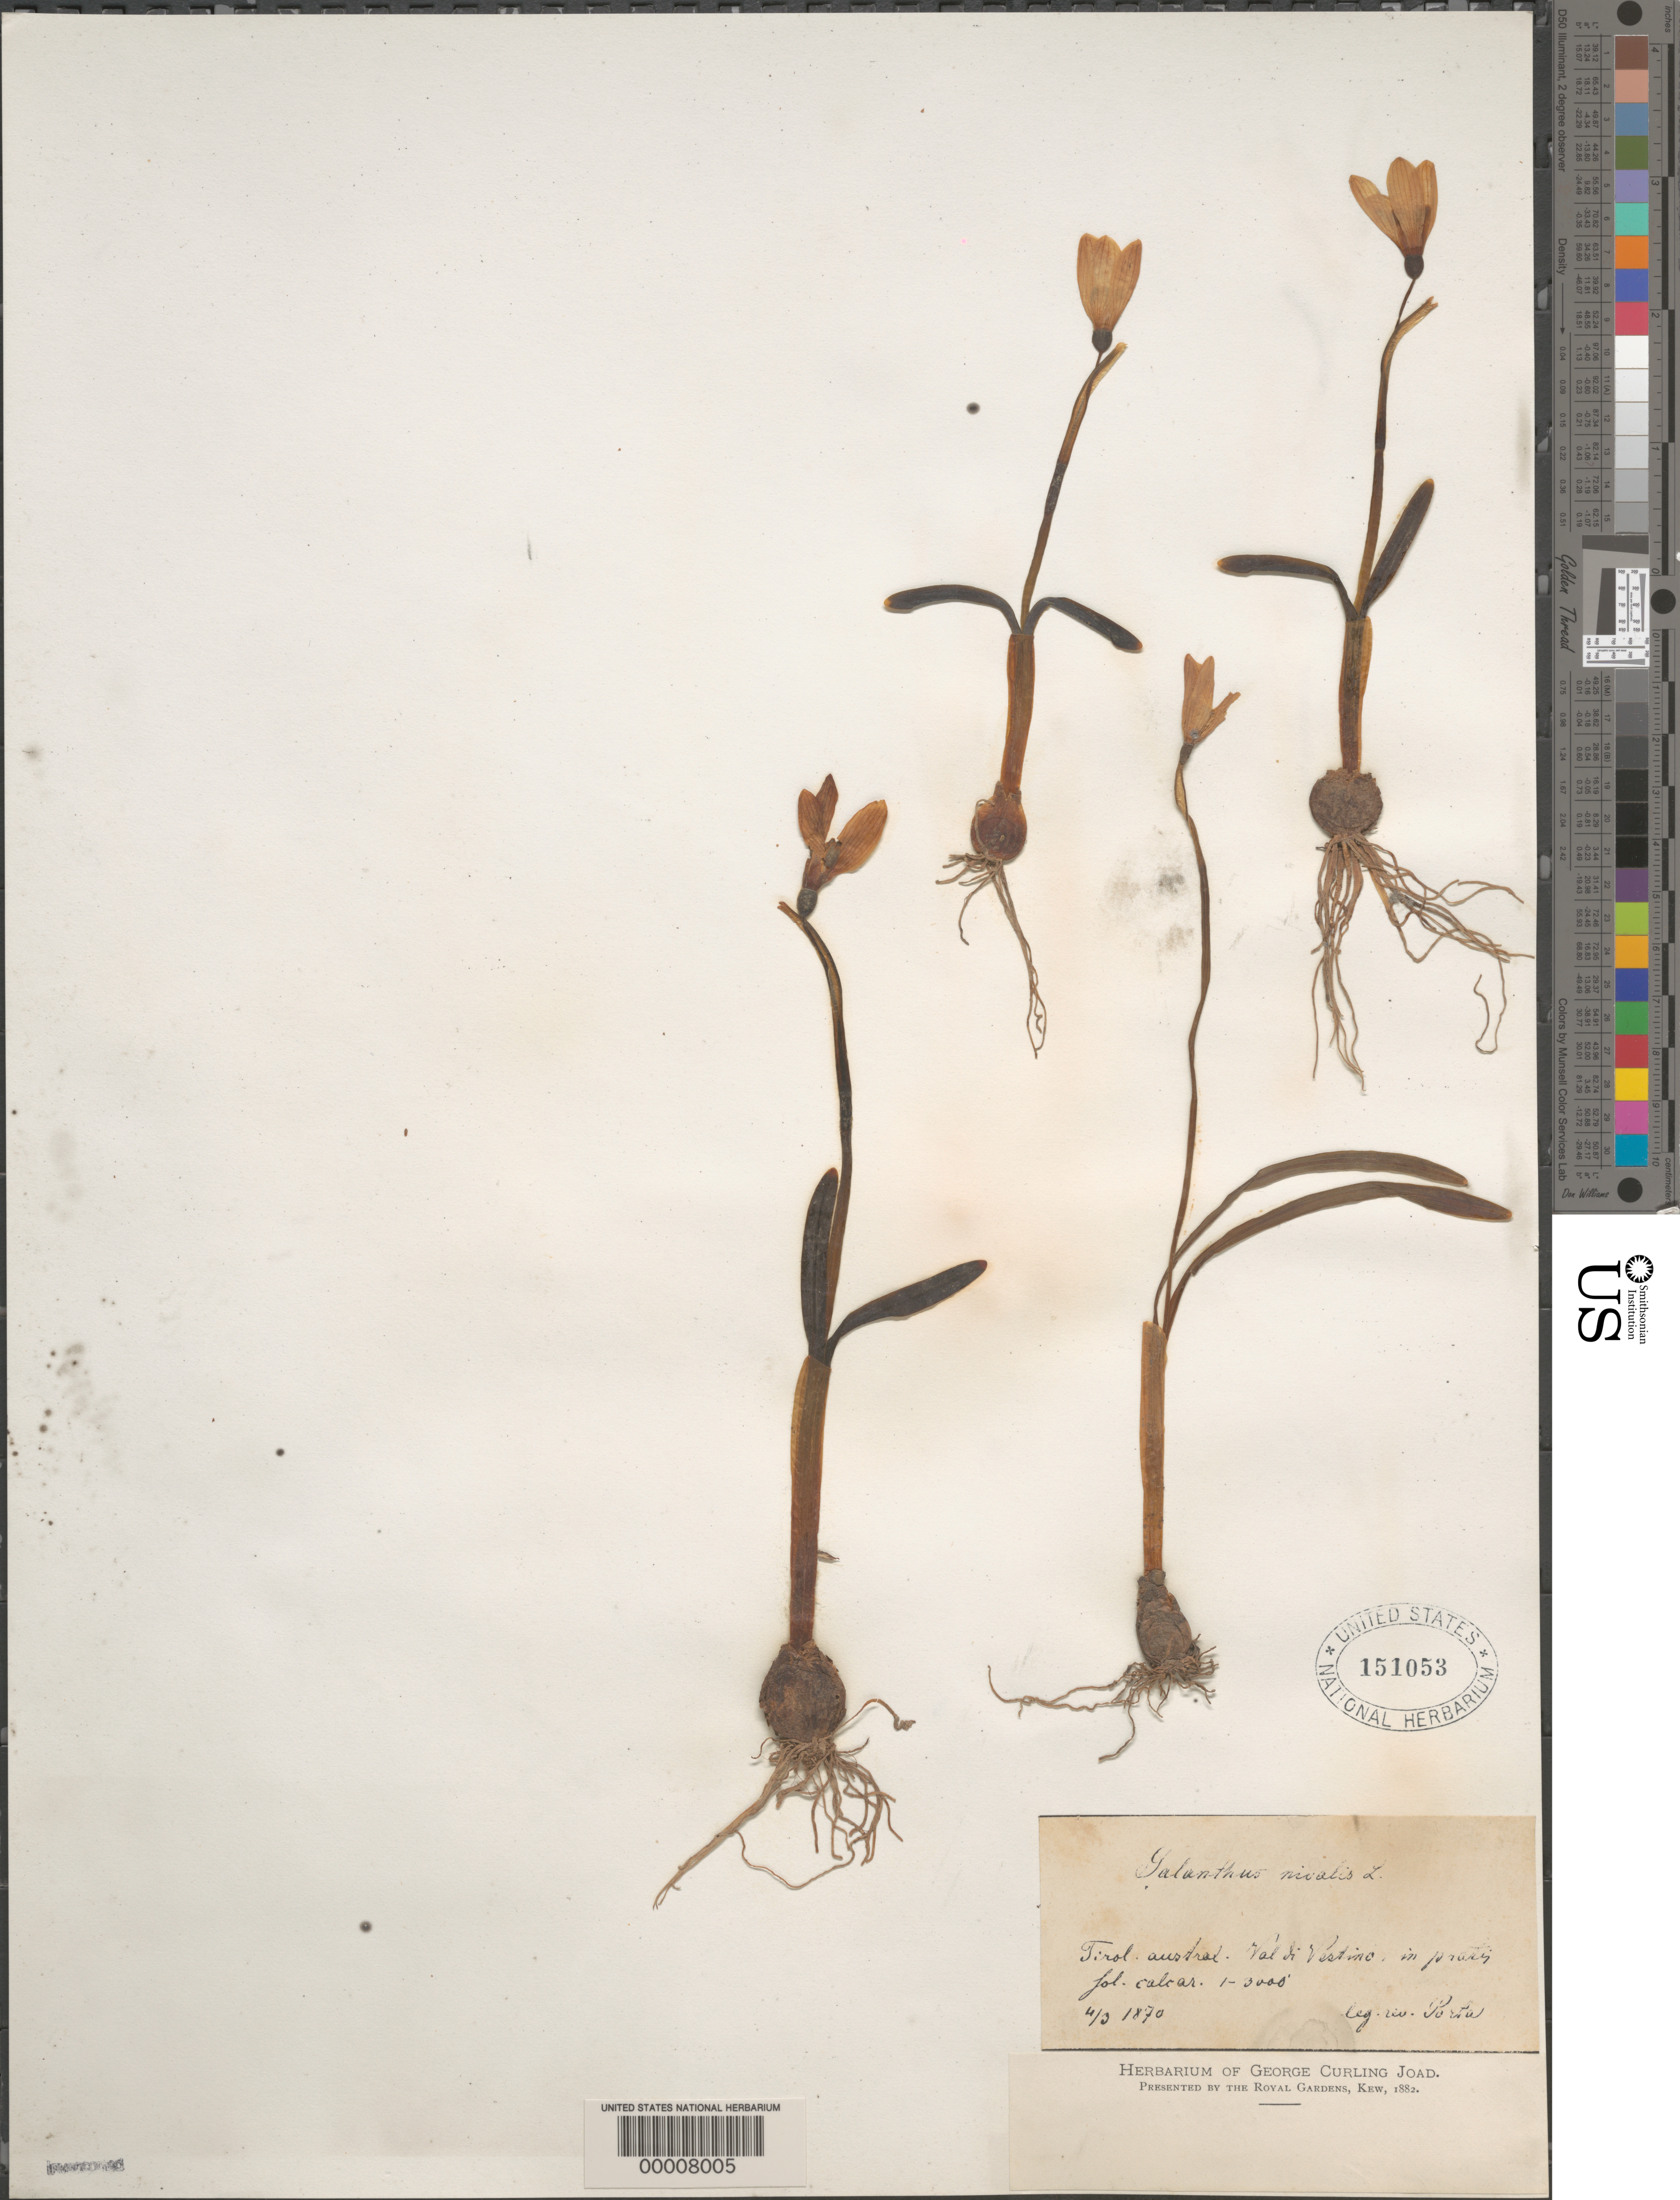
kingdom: Plantae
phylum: Tracheophyta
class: Liliopsida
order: Asparagales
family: Amaryllidaceae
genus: Galanthus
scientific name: Galanthus nivalis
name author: L.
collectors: -- Porta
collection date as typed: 04 Mar 1870 or 03 Apr 1870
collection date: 1870-03-04 or 1870-04-03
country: Italy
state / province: Trentino-alto Adige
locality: Southern tirol, val di vestino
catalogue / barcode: US 151053